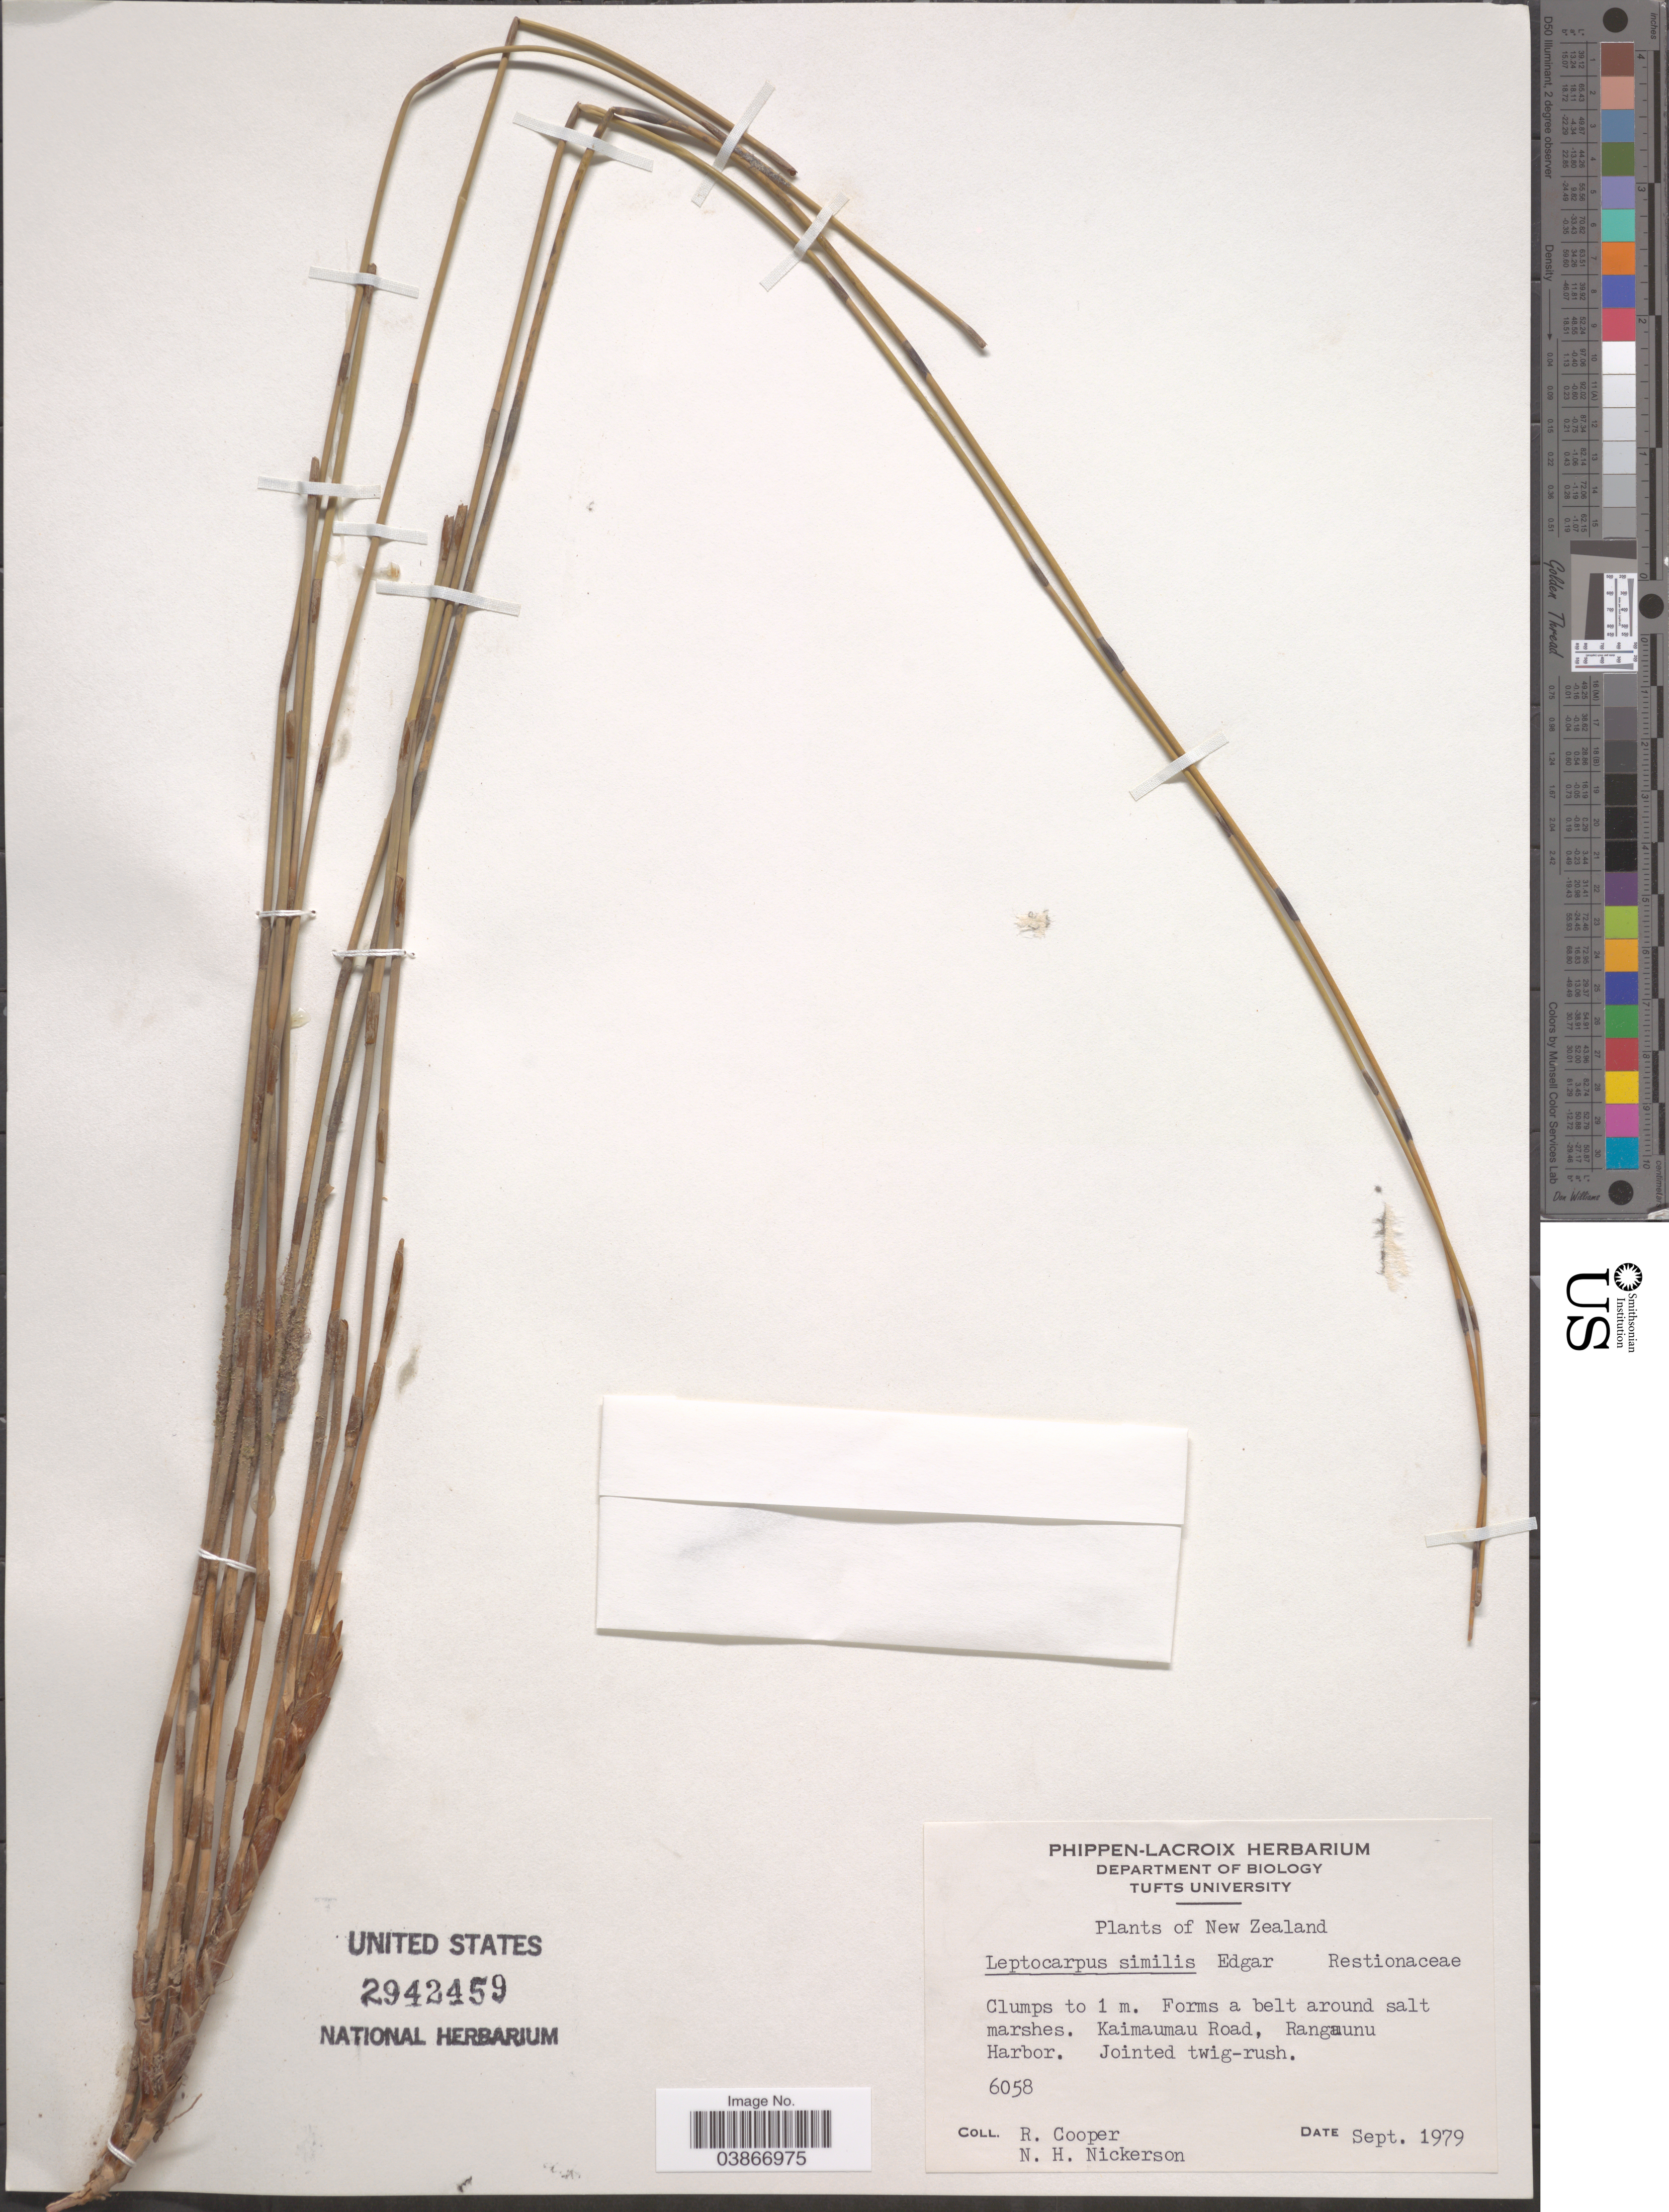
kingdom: Plantae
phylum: Tracheophyta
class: Liliopsida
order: Poales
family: Restionaceae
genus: Leptocarpus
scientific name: Leptocarpus similis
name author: Edgar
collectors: R. Cooper & N. Nickerson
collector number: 6058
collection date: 1979-09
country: New Zealand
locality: Kaimaumau Road, Rangaunu Harbor.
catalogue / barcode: US 2942459